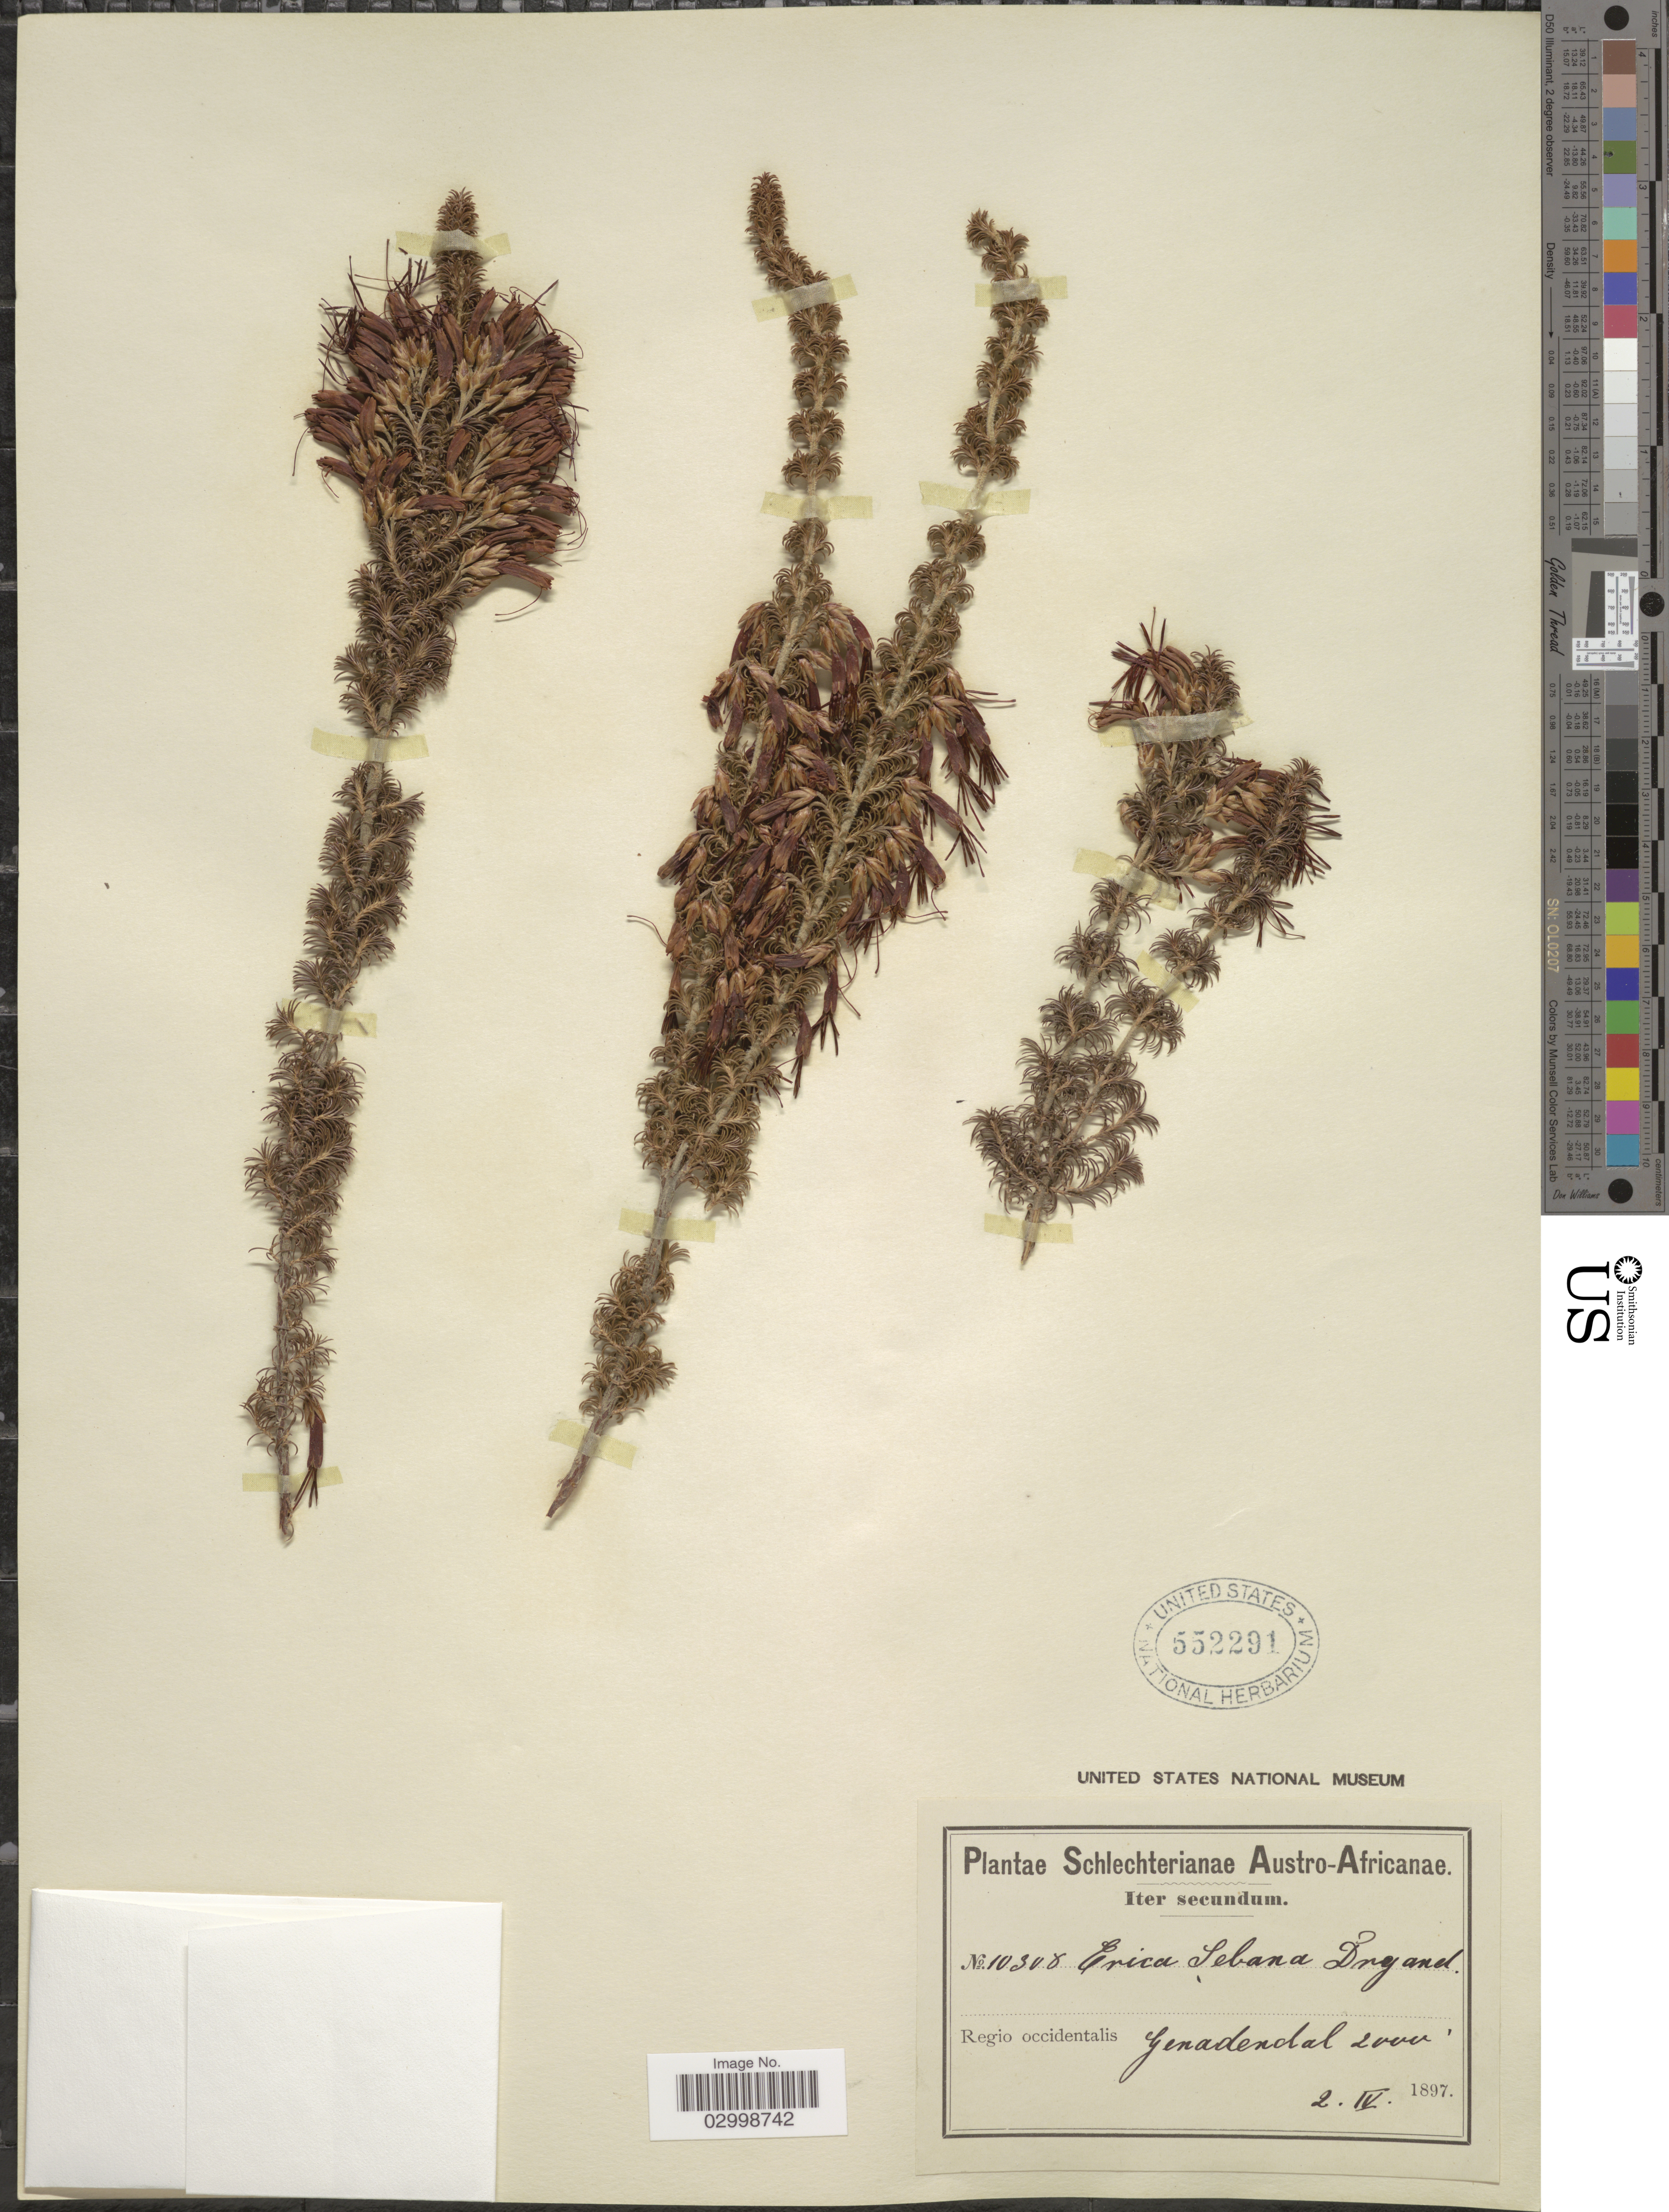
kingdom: Plantae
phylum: Tracheophyta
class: Magnoliopsida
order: Ericales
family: Ericaceae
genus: Erica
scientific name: Erica sebana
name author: Donn ex Willd.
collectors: Schlechter, --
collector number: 10308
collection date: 1897-04-02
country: South Africa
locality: Austro-Africanae. Regio occidentalis. Genadendal.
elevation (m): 610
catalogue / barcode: US 552291